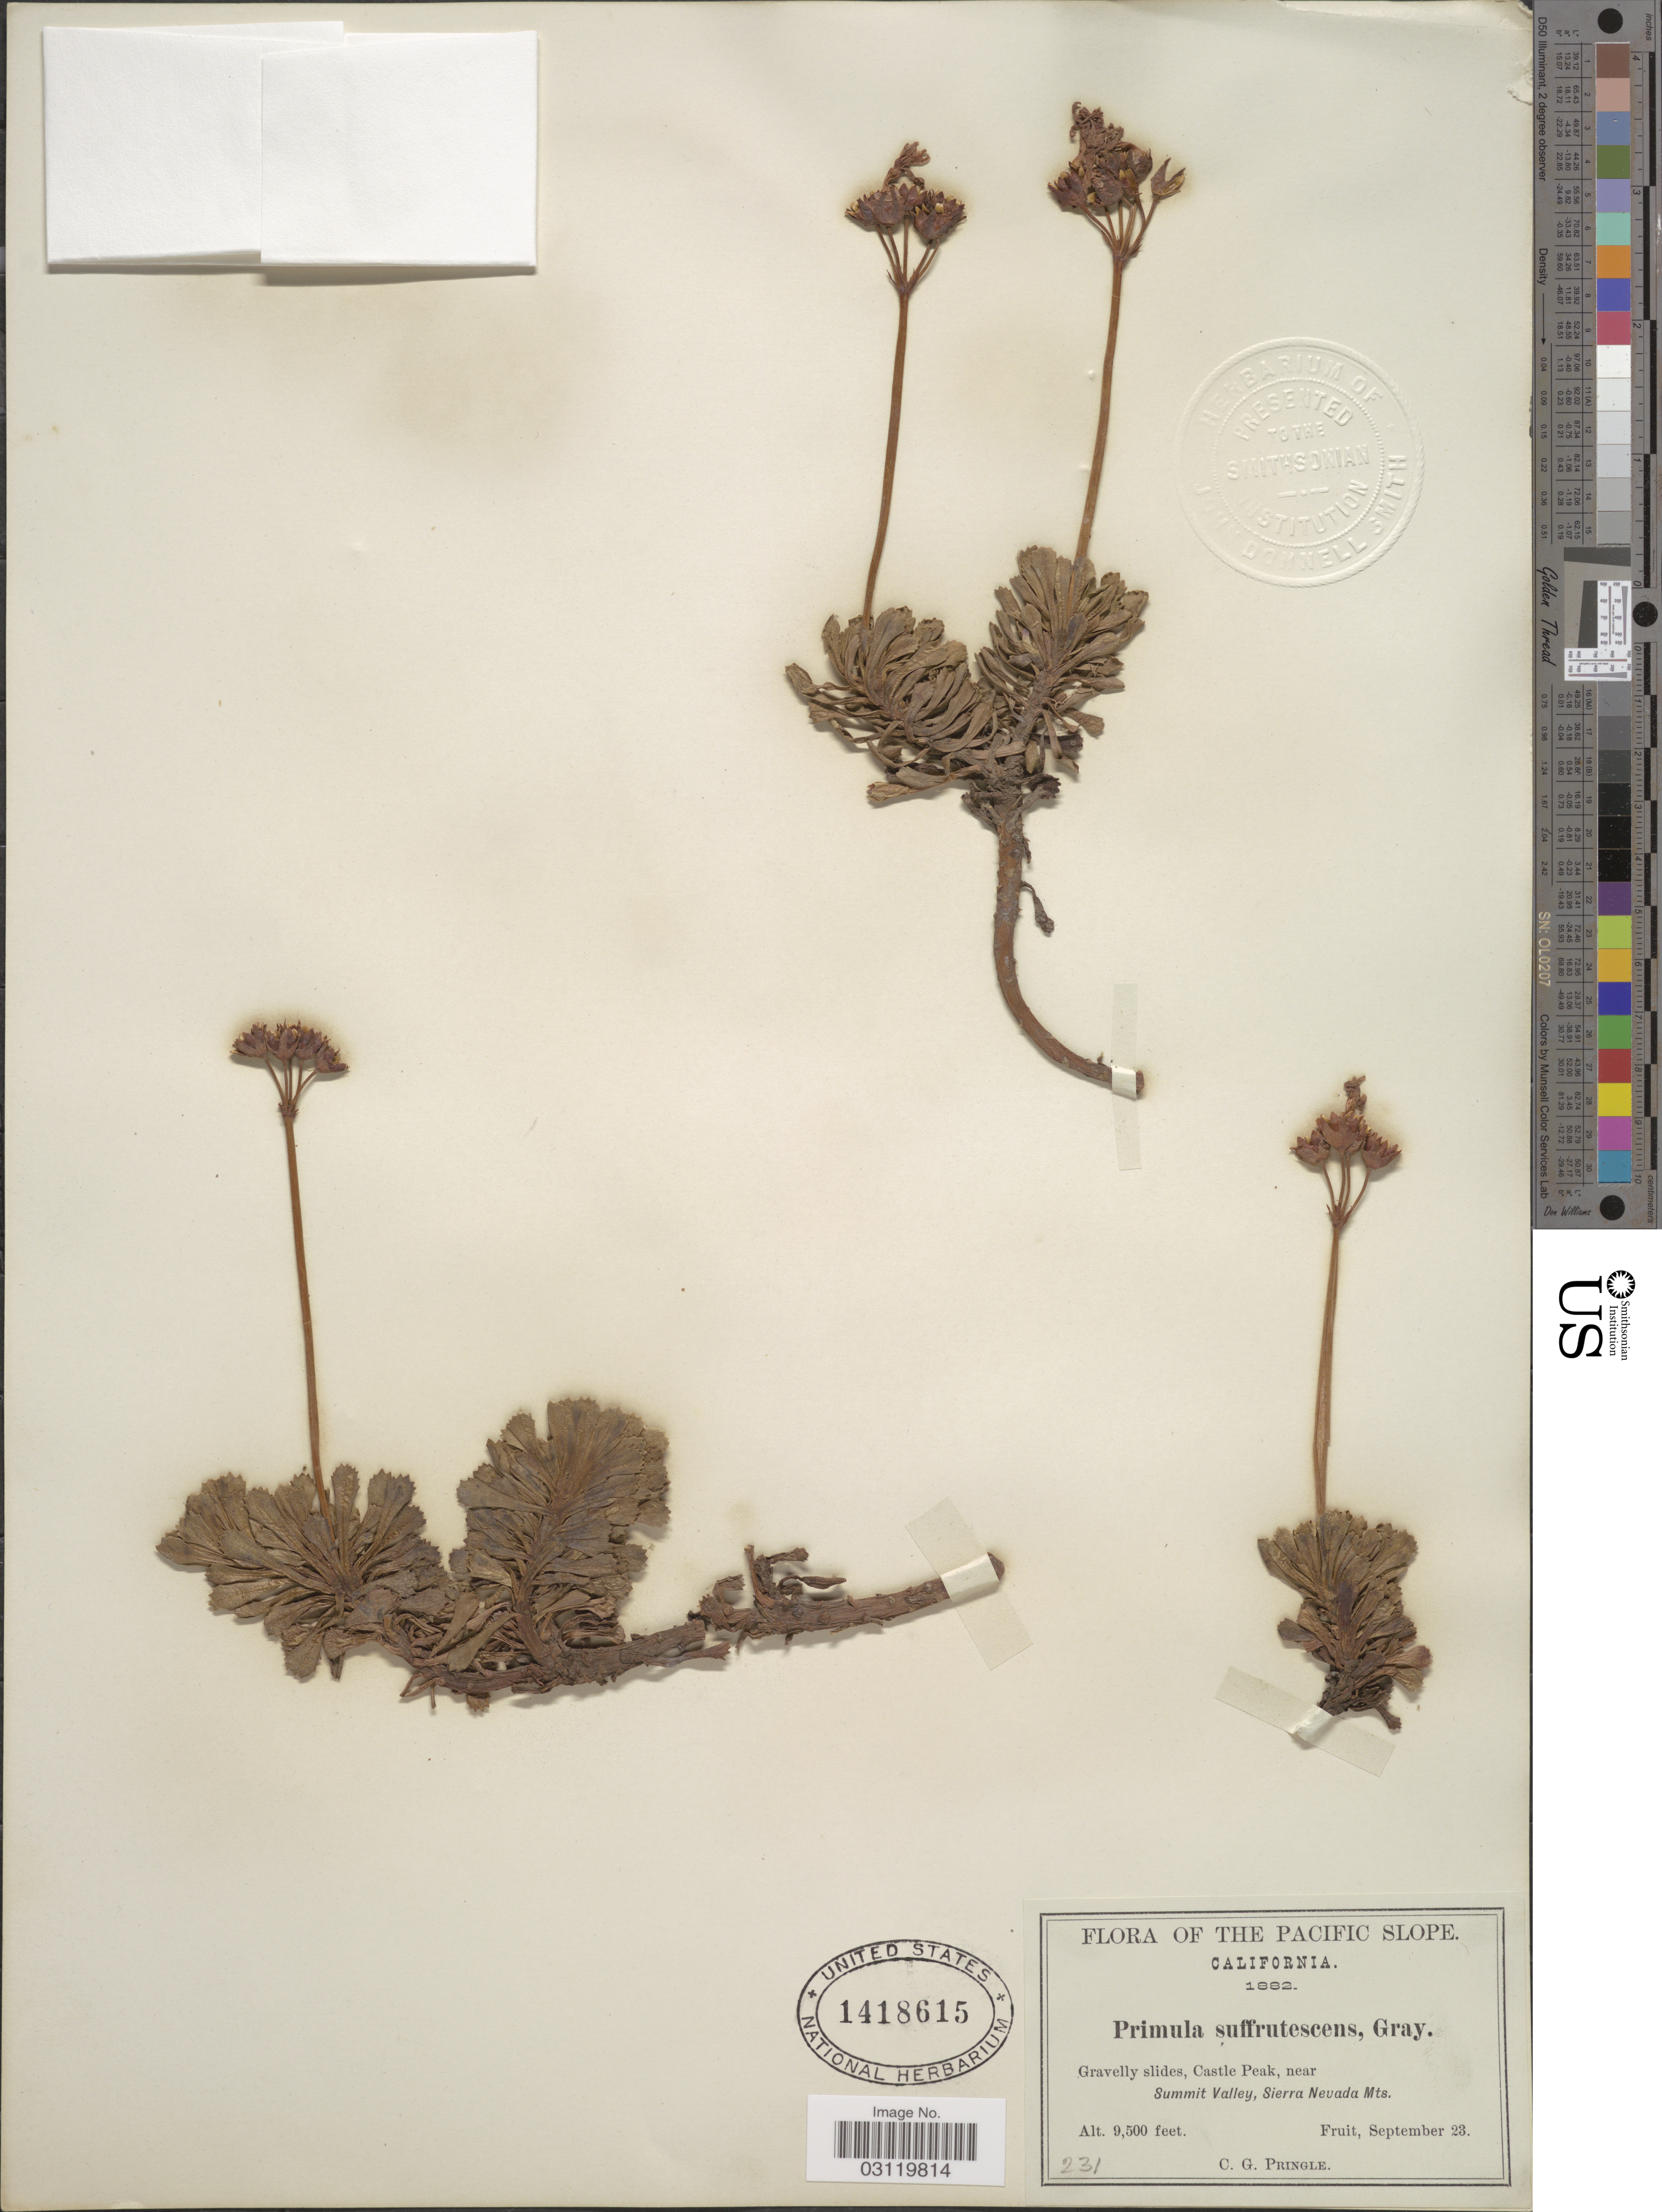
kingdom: Plantae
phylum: Tracheophyta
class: Magnoliopsida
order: Ericales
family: Primulaceae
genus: Primula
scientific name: Primula suffrutescens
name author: A. Gray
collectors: C. G. Pringle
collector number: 231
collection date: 1882-09-23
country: United States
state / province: California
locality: The Pacific Slope, Gravelly slides, Castle Peak, near Summit Valley, Sierra Nevada Mts.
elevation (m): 2896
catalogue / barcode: US 1418615